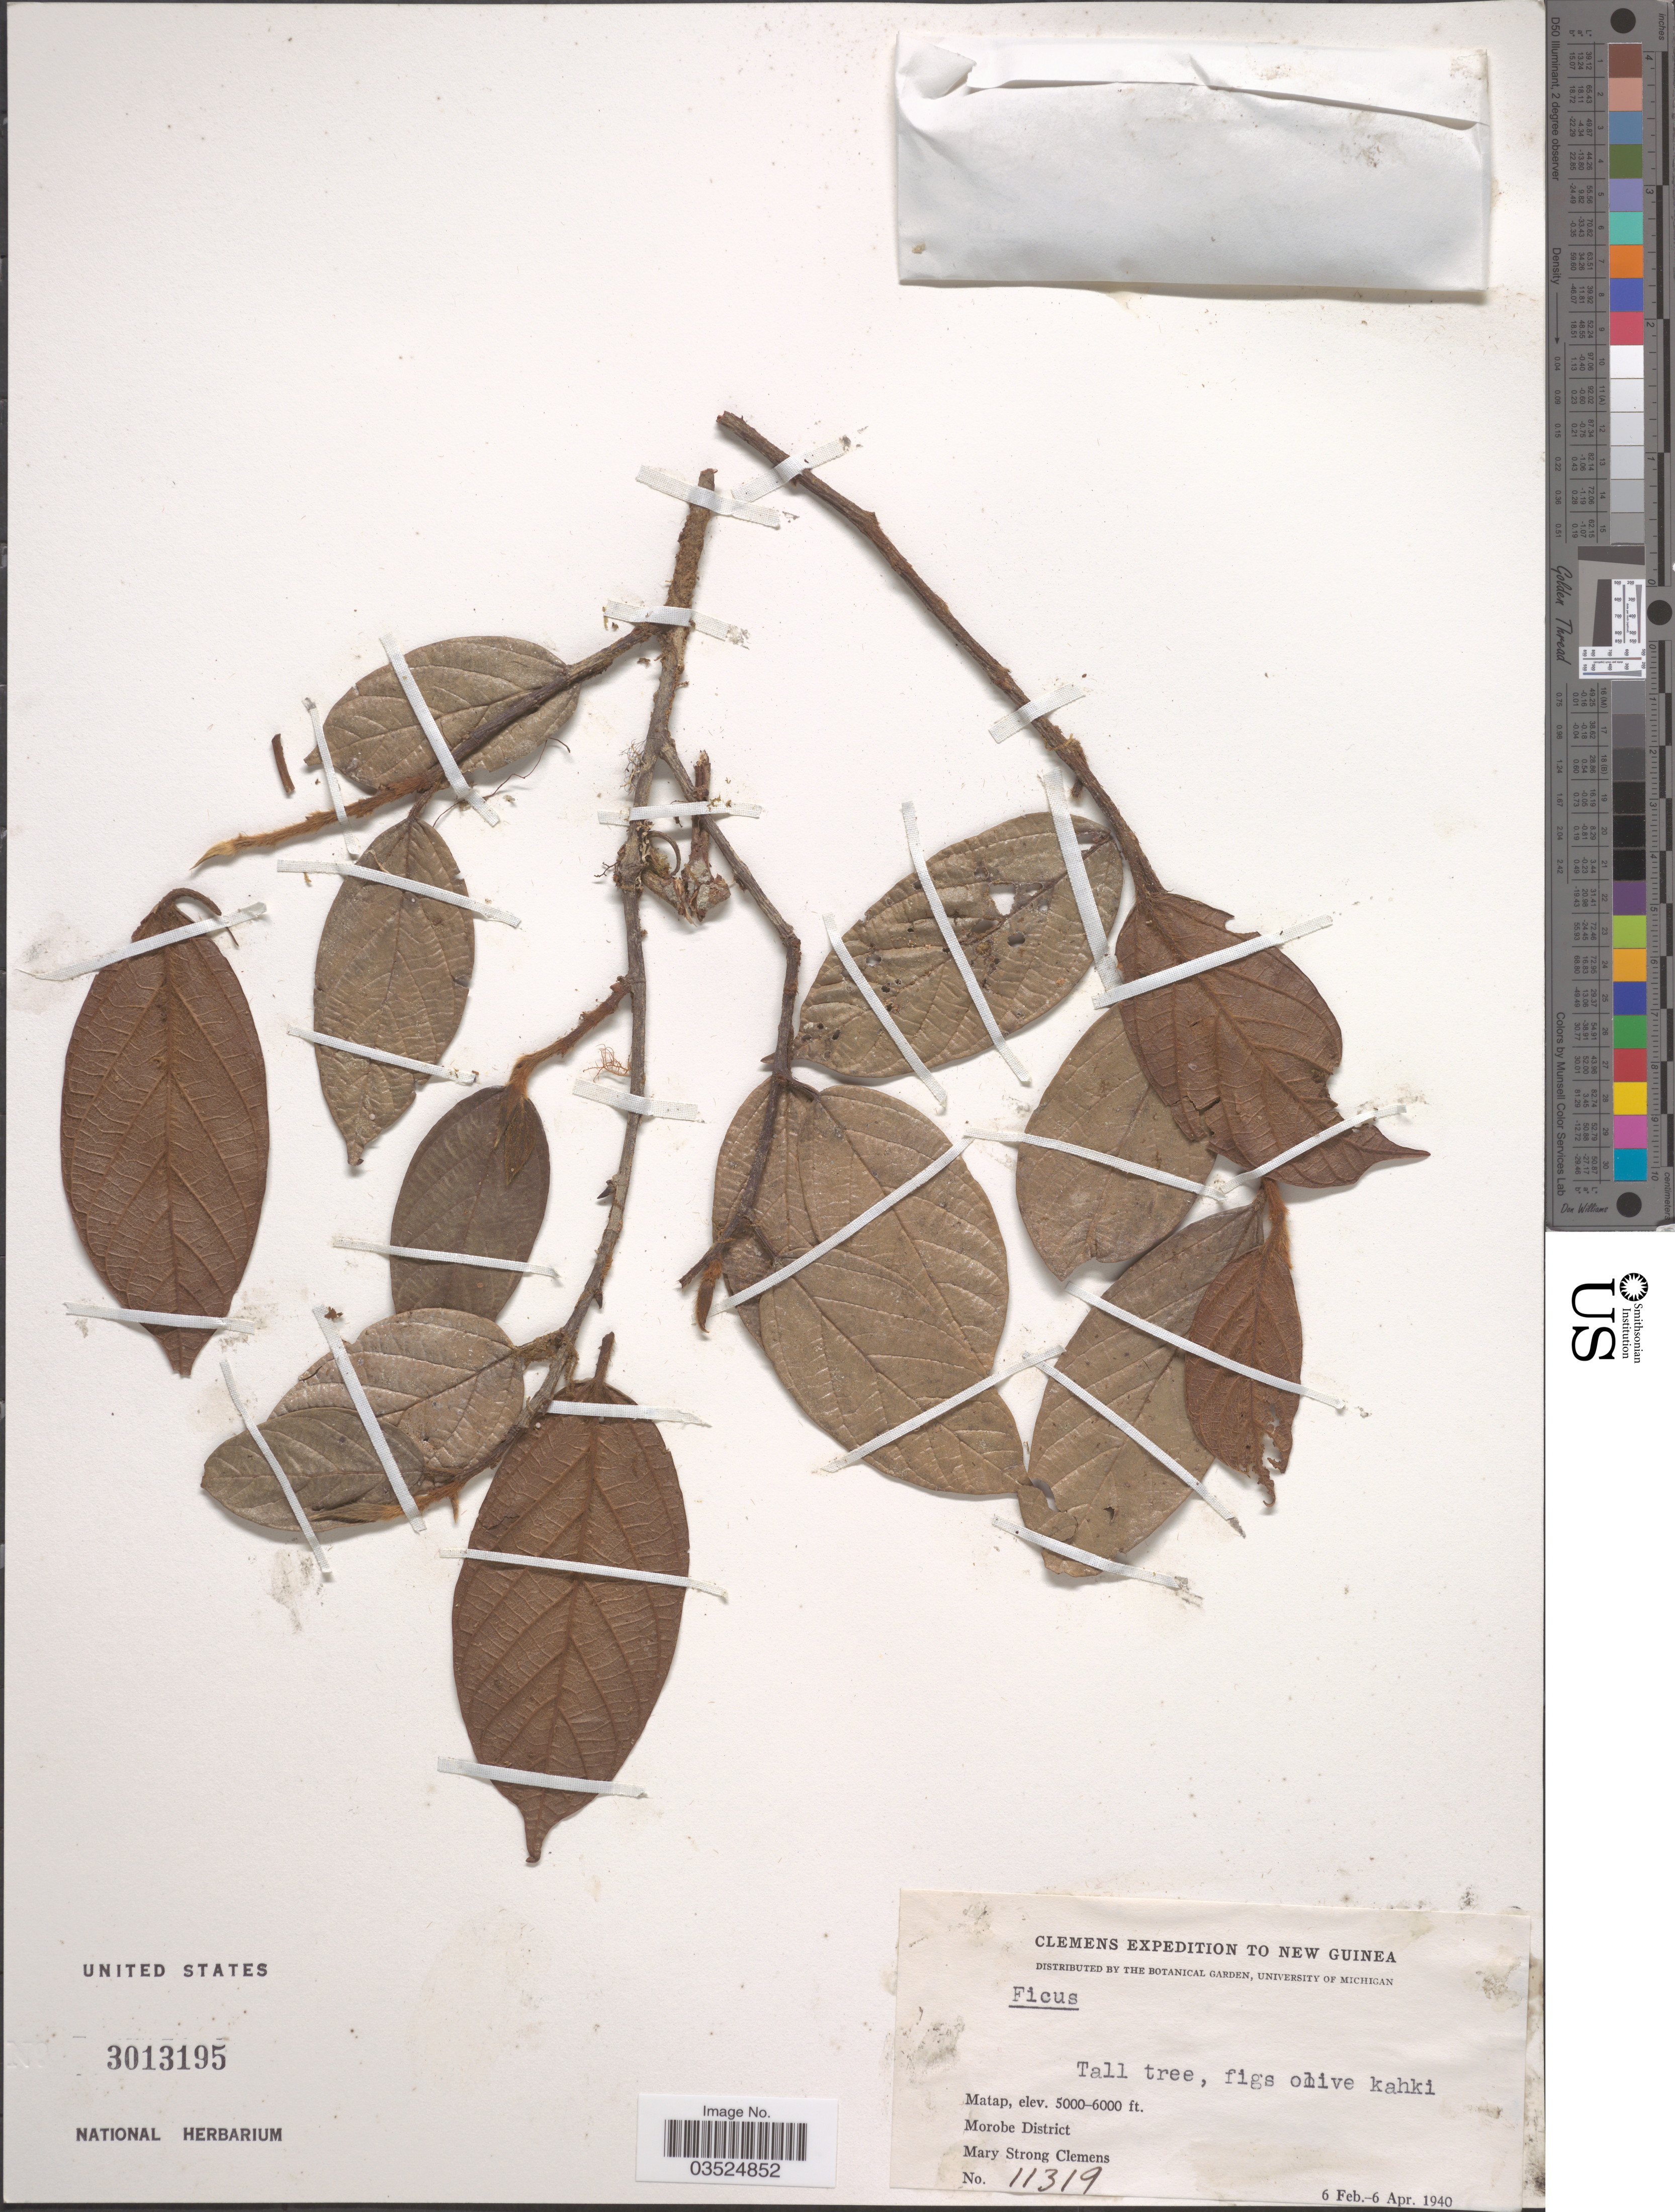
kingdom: Plantae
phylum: Tracheophyta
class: Magnoliopsida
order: Rosales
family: Moraceae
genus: Ficus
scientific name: Ficus sp.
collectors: M. S. Clemens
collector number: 11319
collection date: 1940-02-06/1940-04-06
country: Papua New Guinea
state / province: Morobe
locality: New Guinea. Matap, Morobe District.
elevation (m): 1524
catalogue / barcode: US 3013195